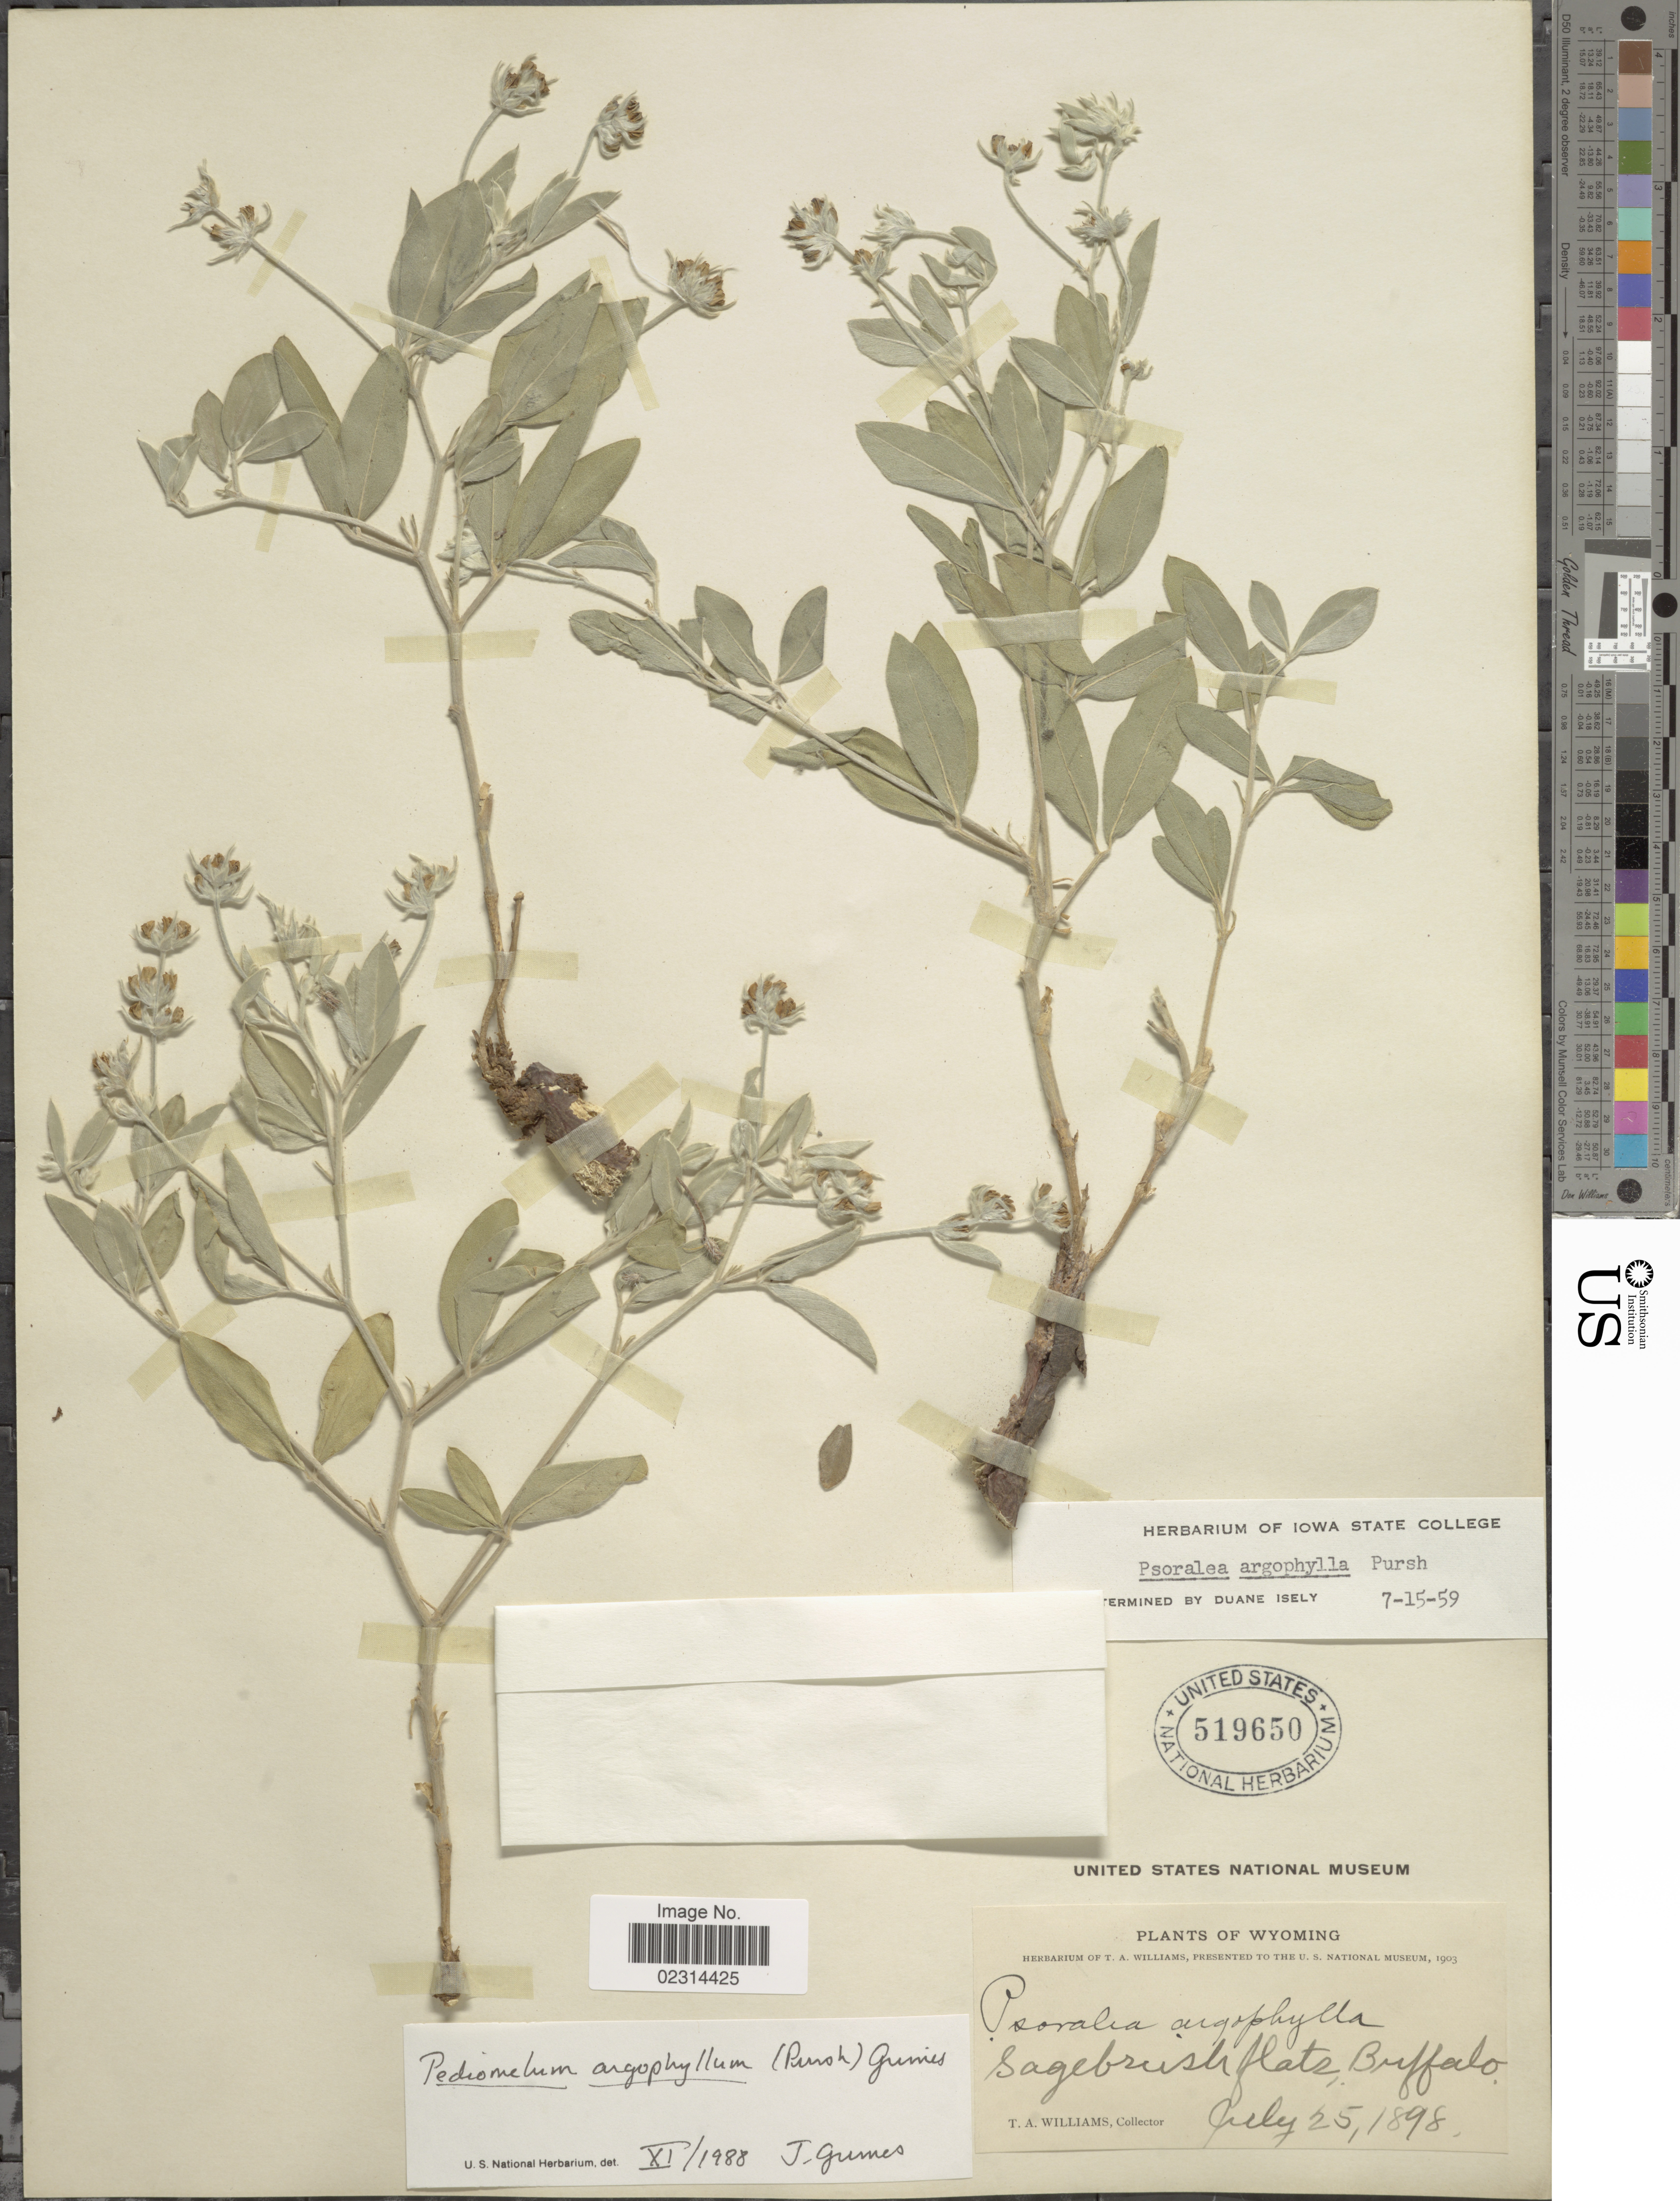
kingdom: Plantae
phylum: Tracheophyta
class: Magnoliopsida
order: Fabales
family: Fabaceae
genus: Pediomelum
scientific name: Pediomelum argophyllum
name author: (Pursh) J.W. Grimes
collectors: T. A. Williams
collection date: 1898-07-25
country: United States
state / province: Wyoming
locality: Buffalo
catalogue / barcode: US 519650